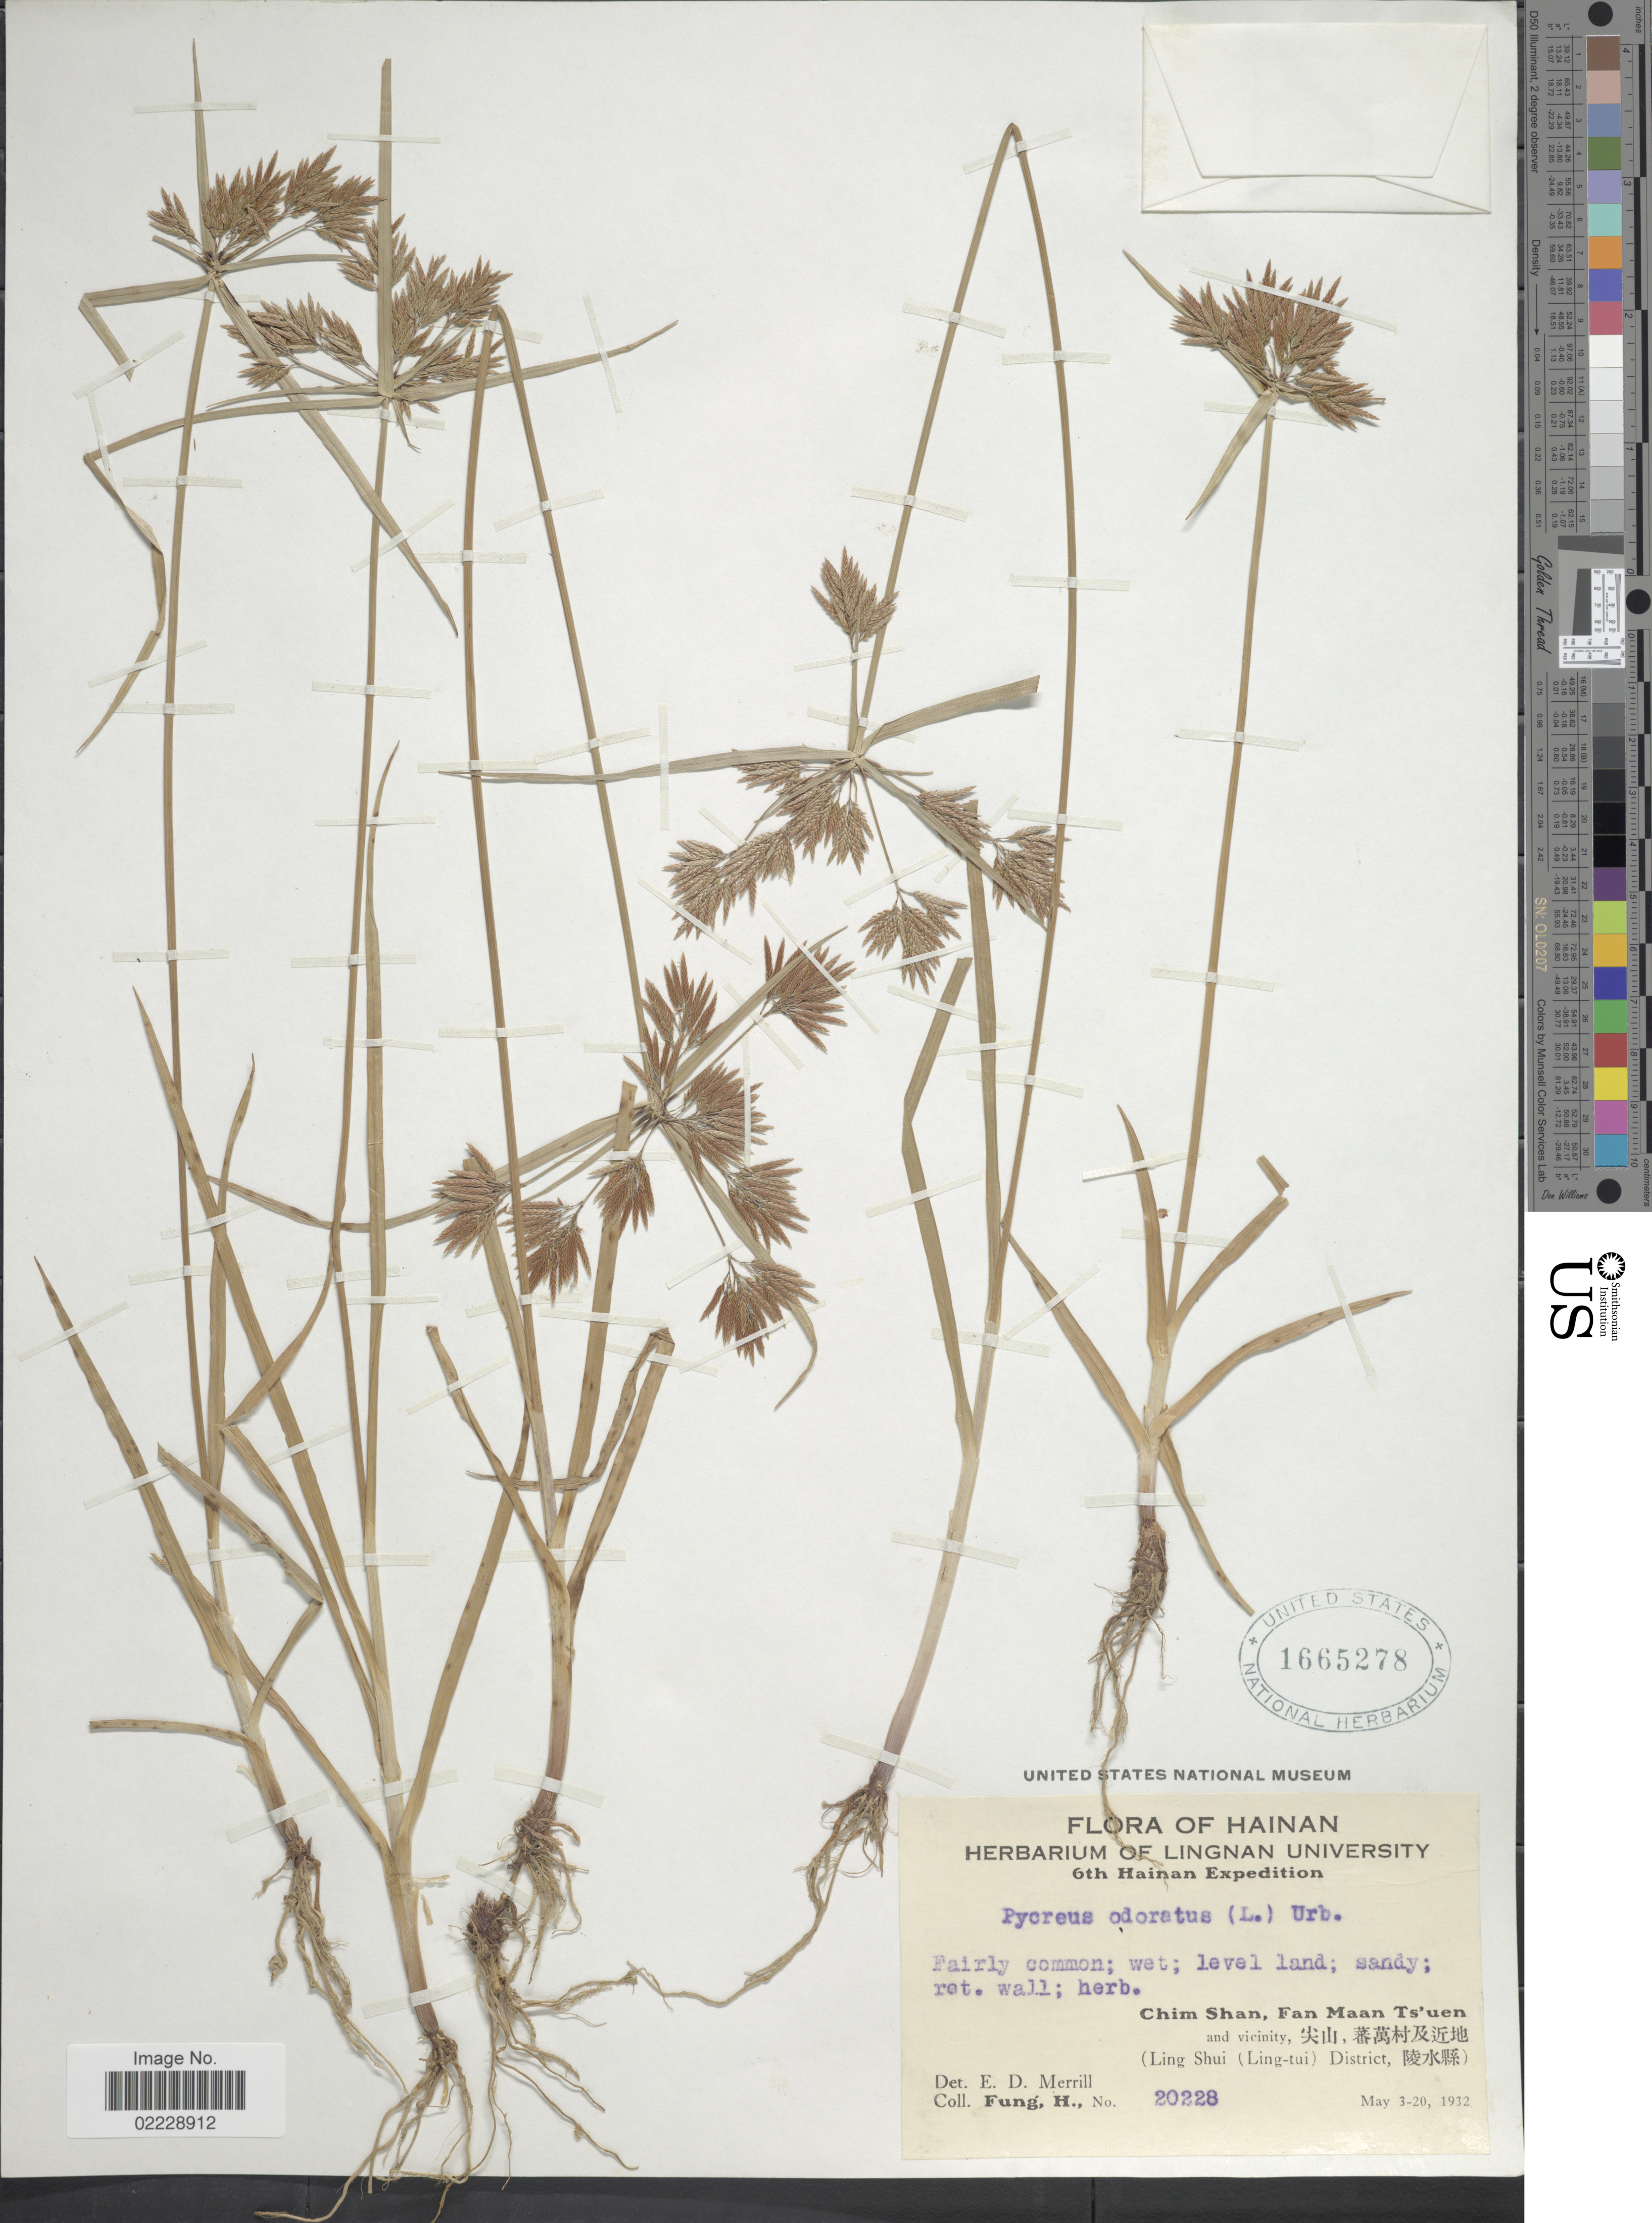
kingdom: Plantae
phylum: Tracheophyta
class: Liliopsida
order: Poales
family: Cyperaceae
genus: Cyperus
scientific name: Cyperus polystachyos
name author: Rottb.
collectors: H. Fung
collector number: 20228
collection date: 1932-05-03/1932-05-20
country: China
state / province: Hainan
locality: Chim Shan, Fan Maan Ts'uen and vicinity X, X. (Ling Shui (Ling-tui) District, X)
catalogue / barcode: US 1665278